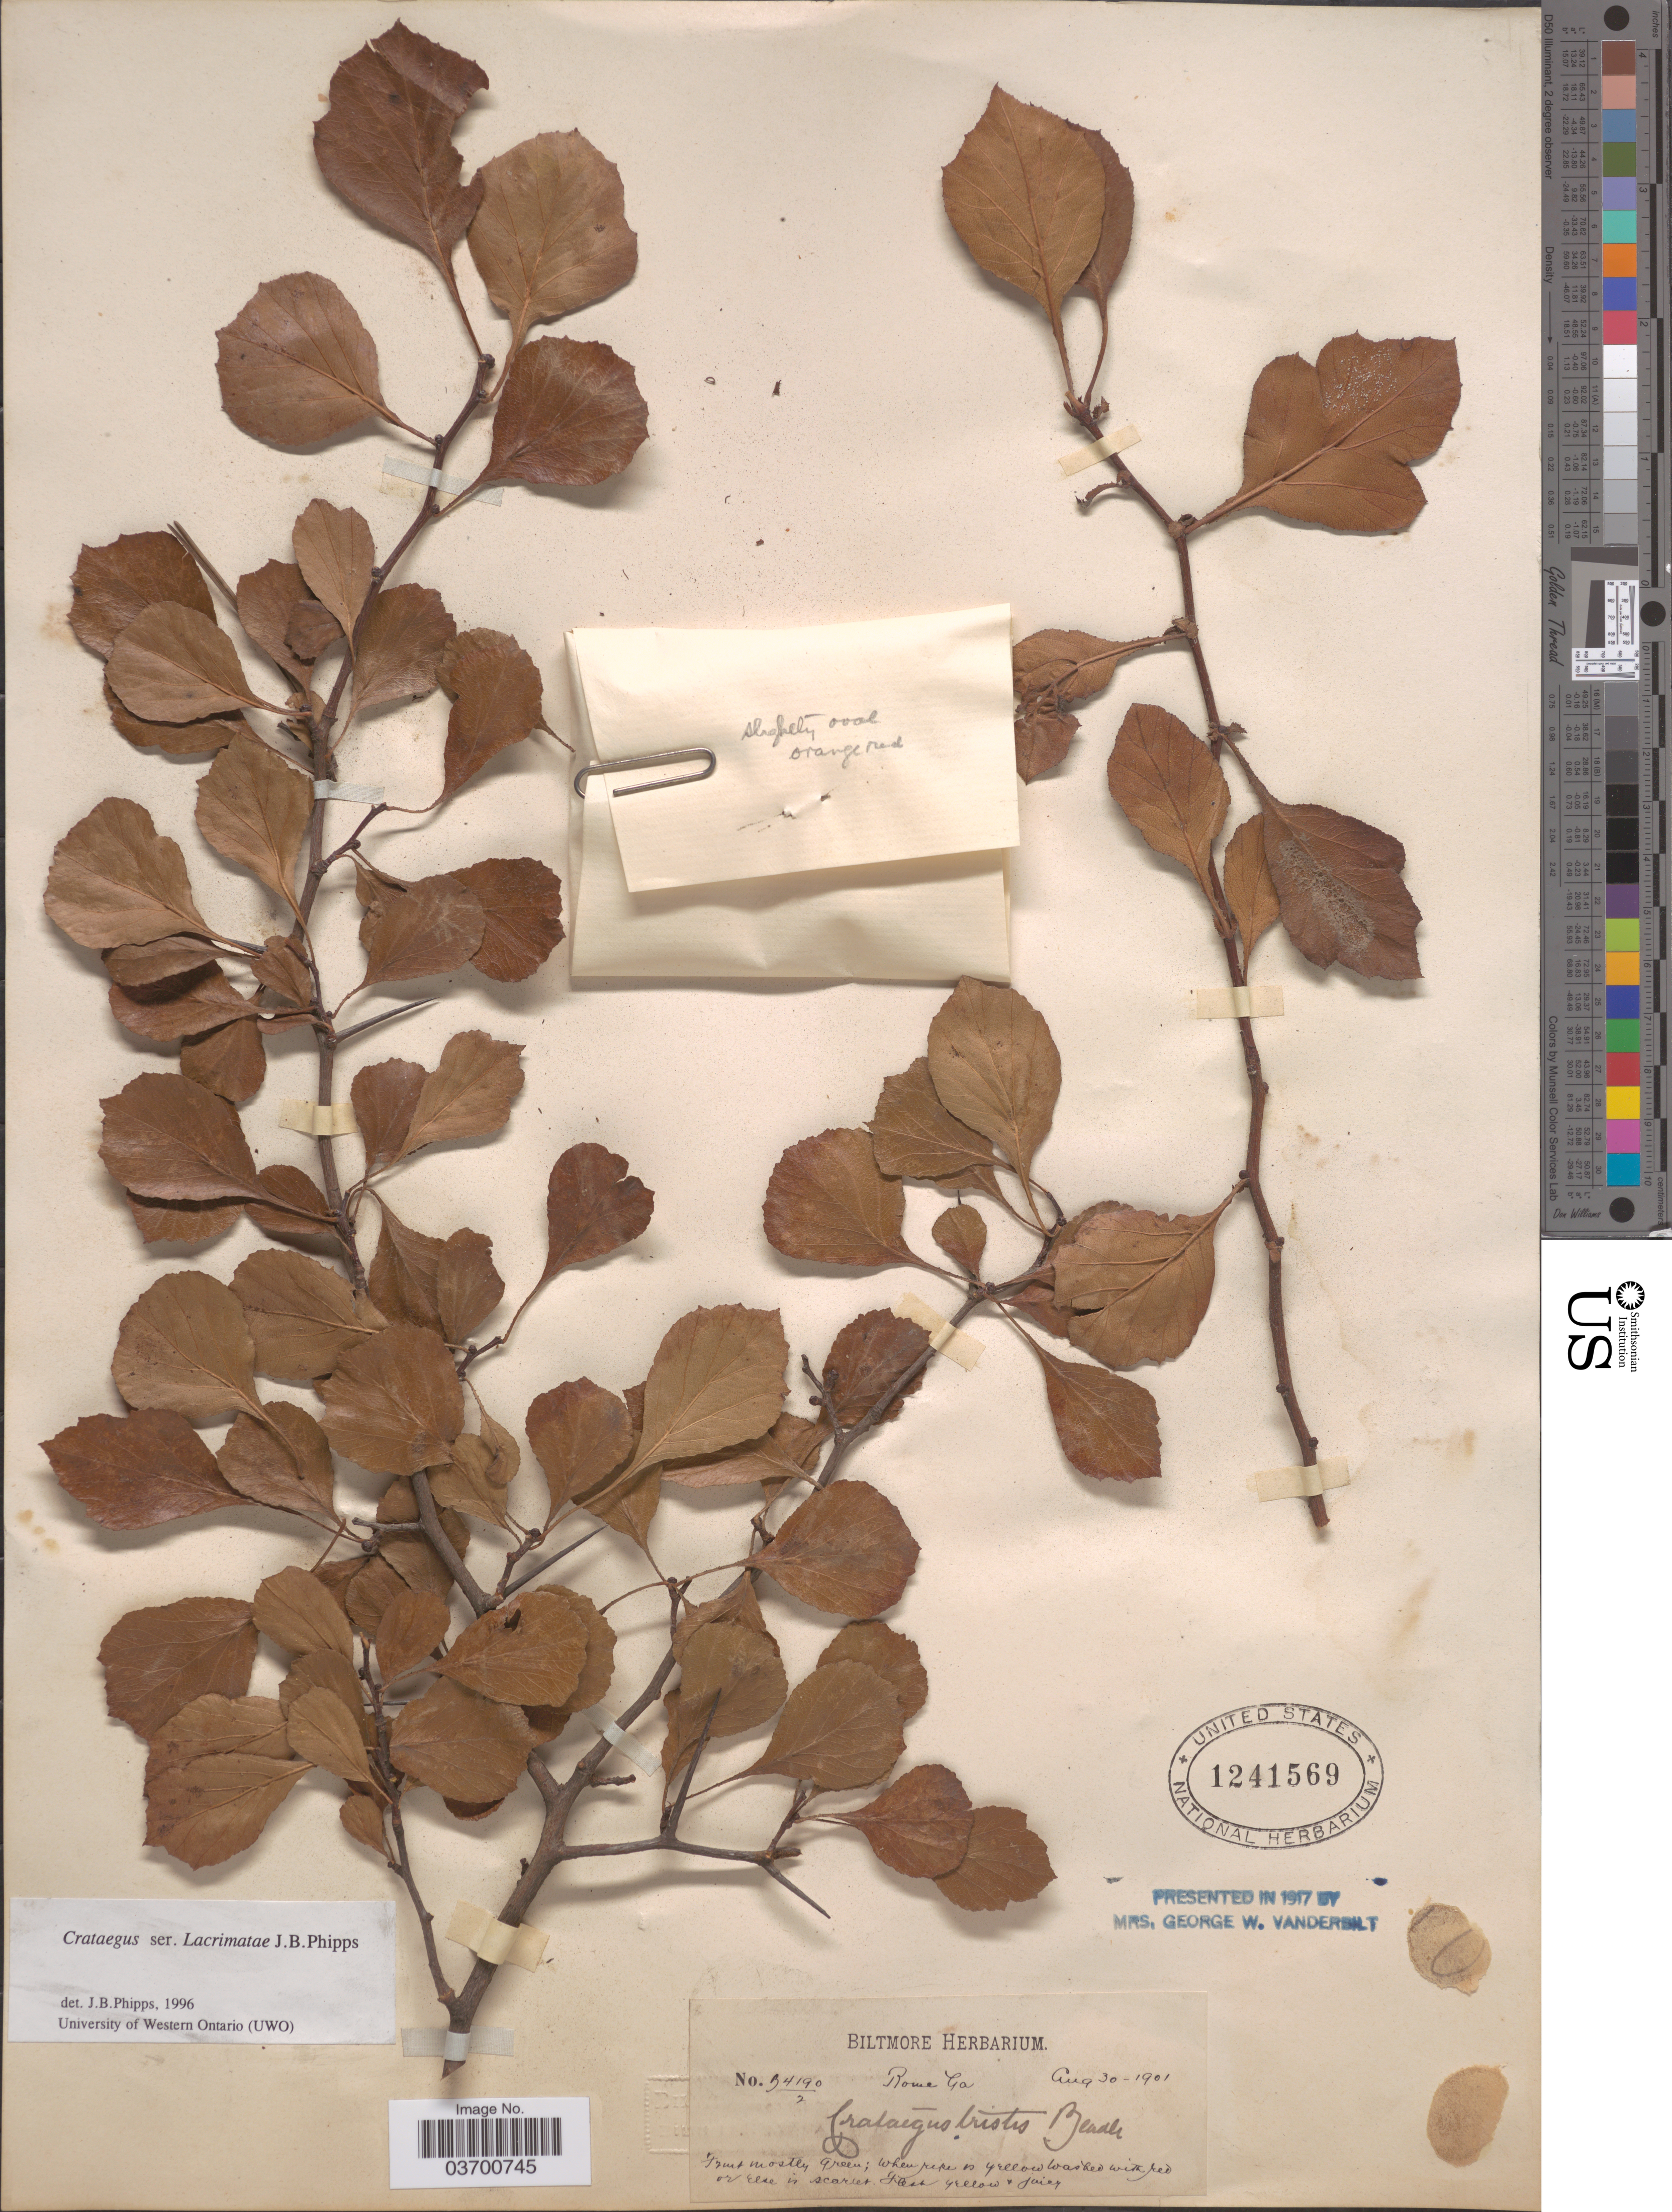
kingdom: Plantae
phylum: Tracheophyta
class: Magnoliopsida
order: Rosales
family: Rosaceae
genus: Crataegus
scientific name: Crataegus tristis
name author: Beadle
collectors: ex herb. Biltmore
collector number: B4190/2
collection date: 1901-08-30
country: United States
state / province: Georgia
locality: Rome.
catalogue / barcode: US 1241569